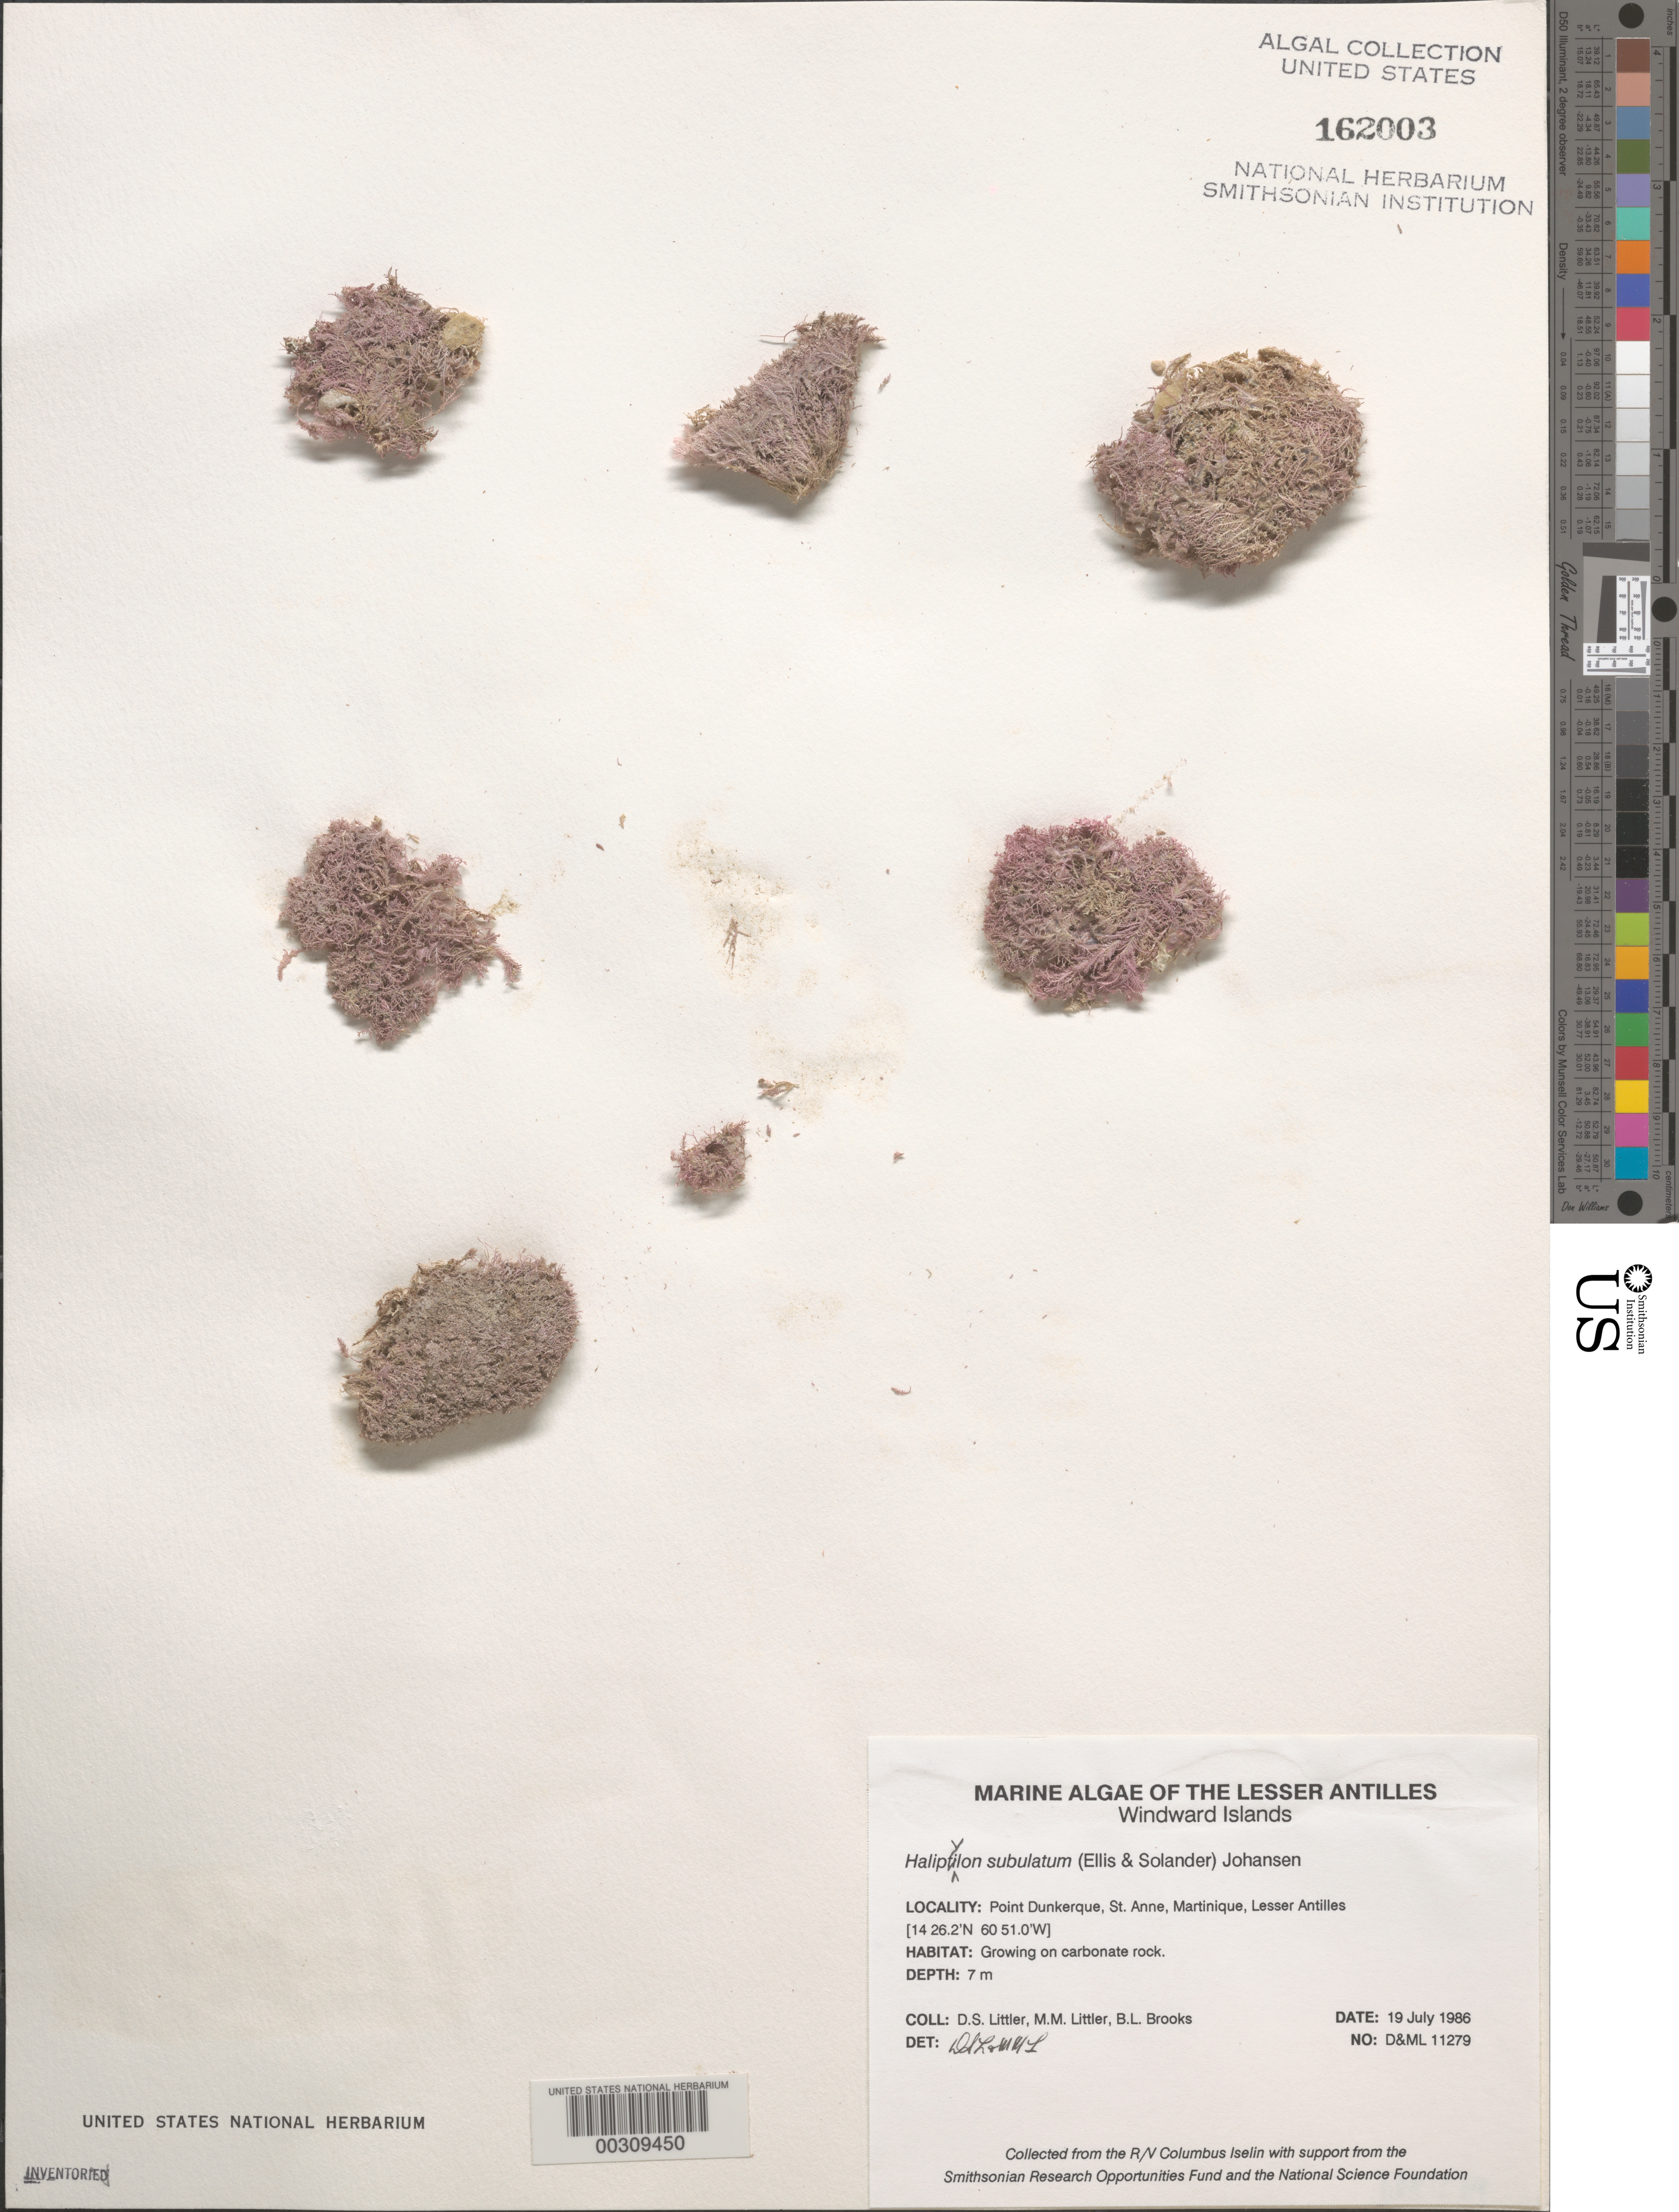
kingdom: Plantae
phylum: Rhodophyta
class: Florideophyceae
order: Corallinales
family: Corallinaceae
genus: Jania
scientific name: Jania subulata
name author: (Ellis & Sol.) Sond.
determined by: Algae name updating Project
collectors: D. S. Littler, M. M. Littler & B. Brooks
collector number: D&ML 11279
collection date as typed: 19 Jul 1986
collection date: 1986-07-19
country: Martinique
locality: Pointe Dunkerque, St. Anne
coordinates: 14 26.2'N, 60 51.0'W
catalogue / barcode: US 162003